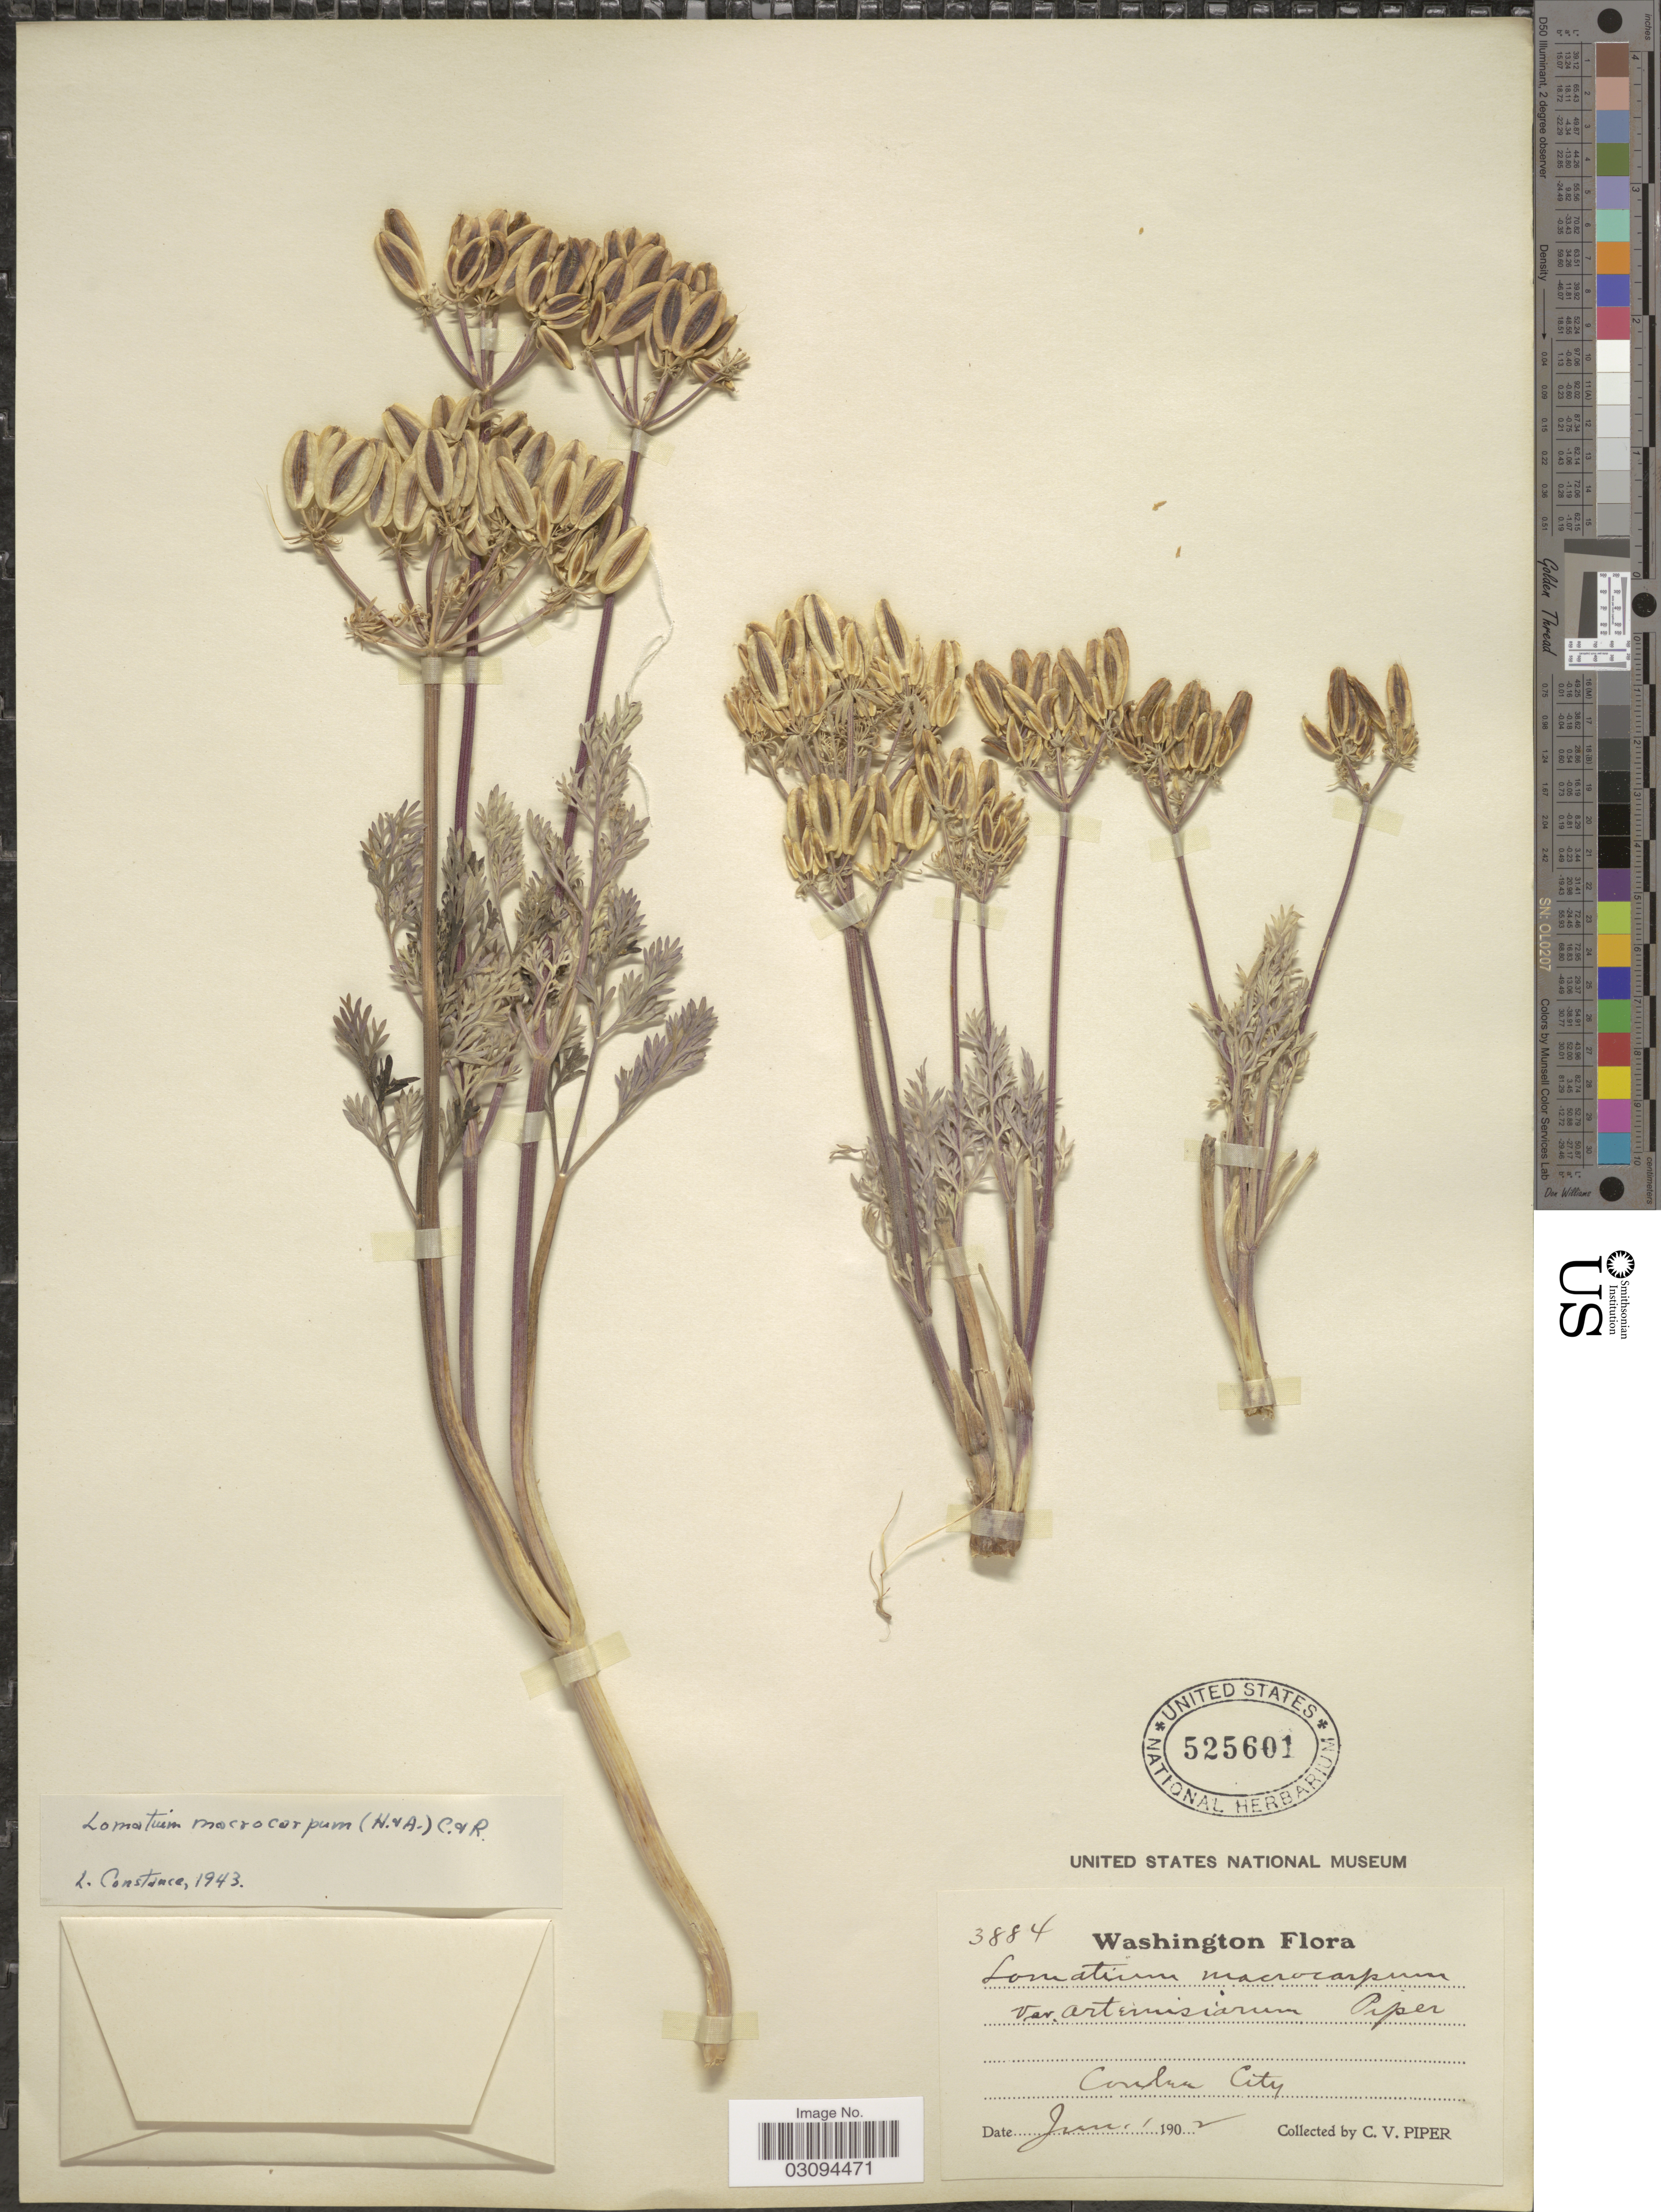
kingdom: Plantae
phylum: Tracheophyta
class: Magnoliopsida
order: Apiales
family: Apiaceae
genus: Lomatium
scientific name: Lomatium macrocarpum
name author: (Hook. et al.) J.M. Coult. & Rose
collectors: C. V. Piper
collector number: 3884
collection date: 1902-06-01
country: United States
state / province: Washington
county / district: Grant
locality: Coulee City.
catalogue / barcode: US 525601